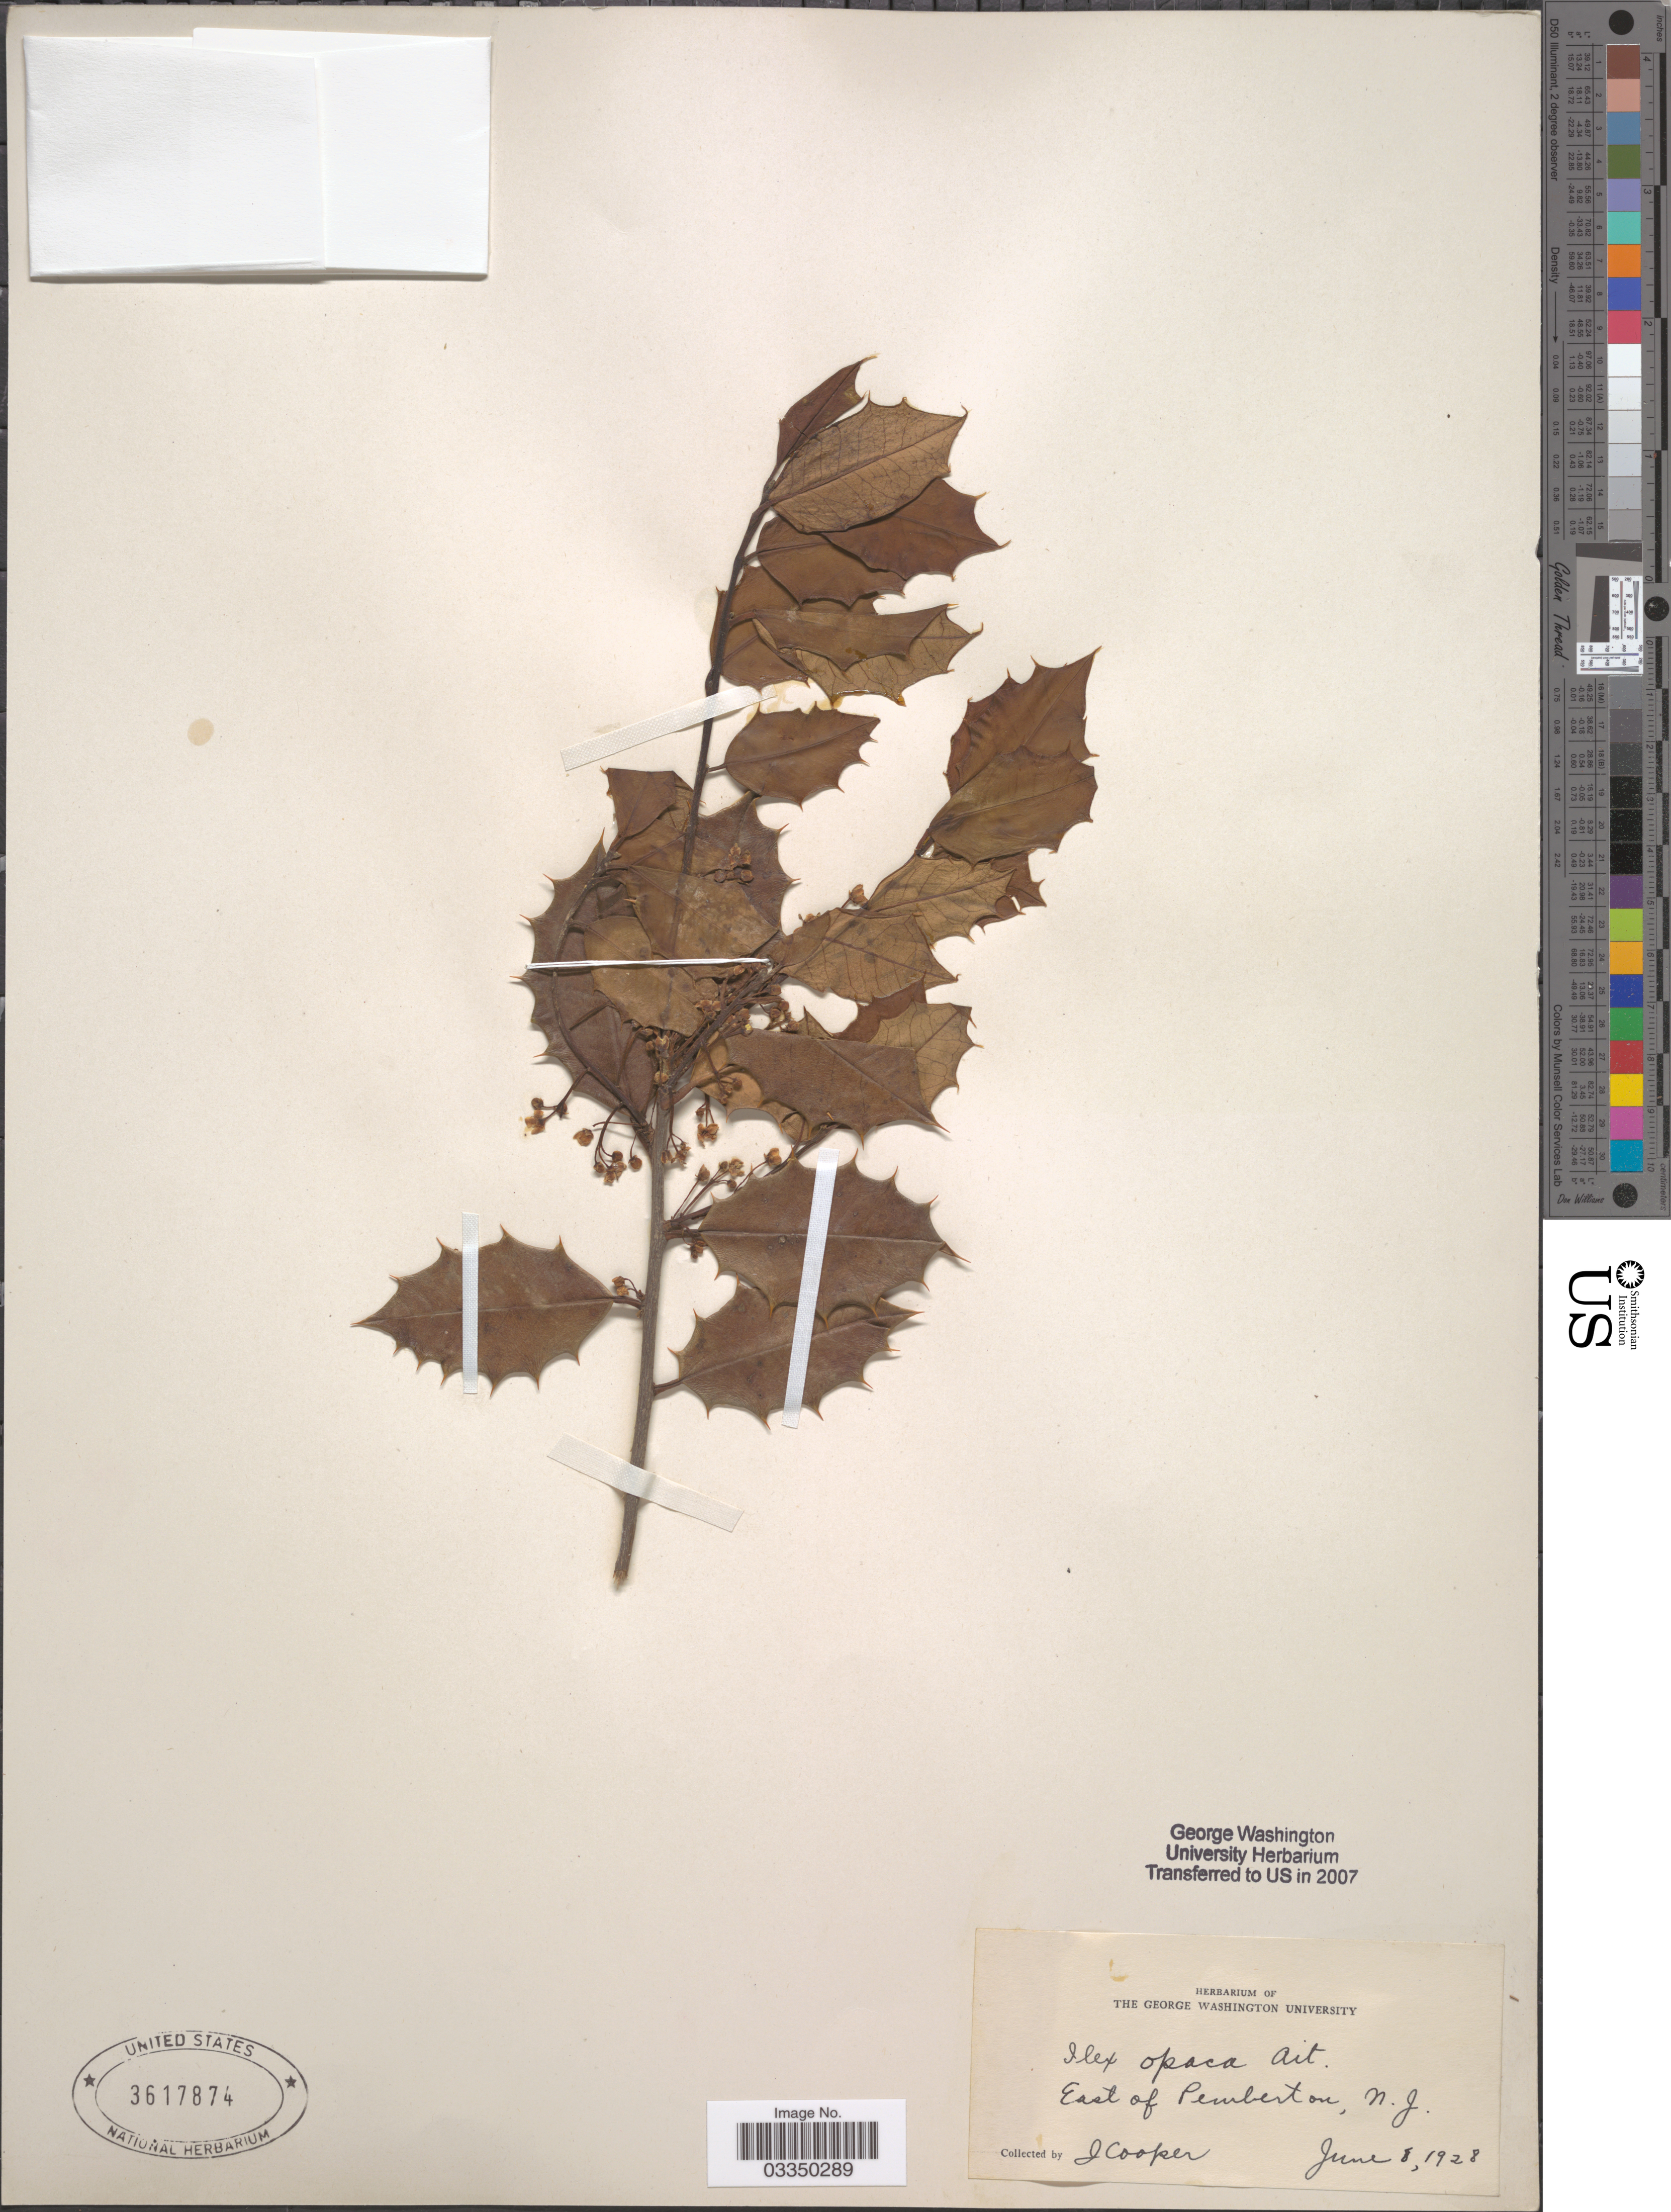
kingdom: Plantae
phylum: Tracheophyta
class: Magnoliopsida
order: Aquifoliales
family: Aquifoliaceae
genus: Ilex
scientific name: Ilex opaca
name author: Aiton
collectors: J. Cooper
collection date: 1928-06-08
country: United States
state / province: New Jersey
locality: East of Pemberton.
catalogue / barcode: US 3617874